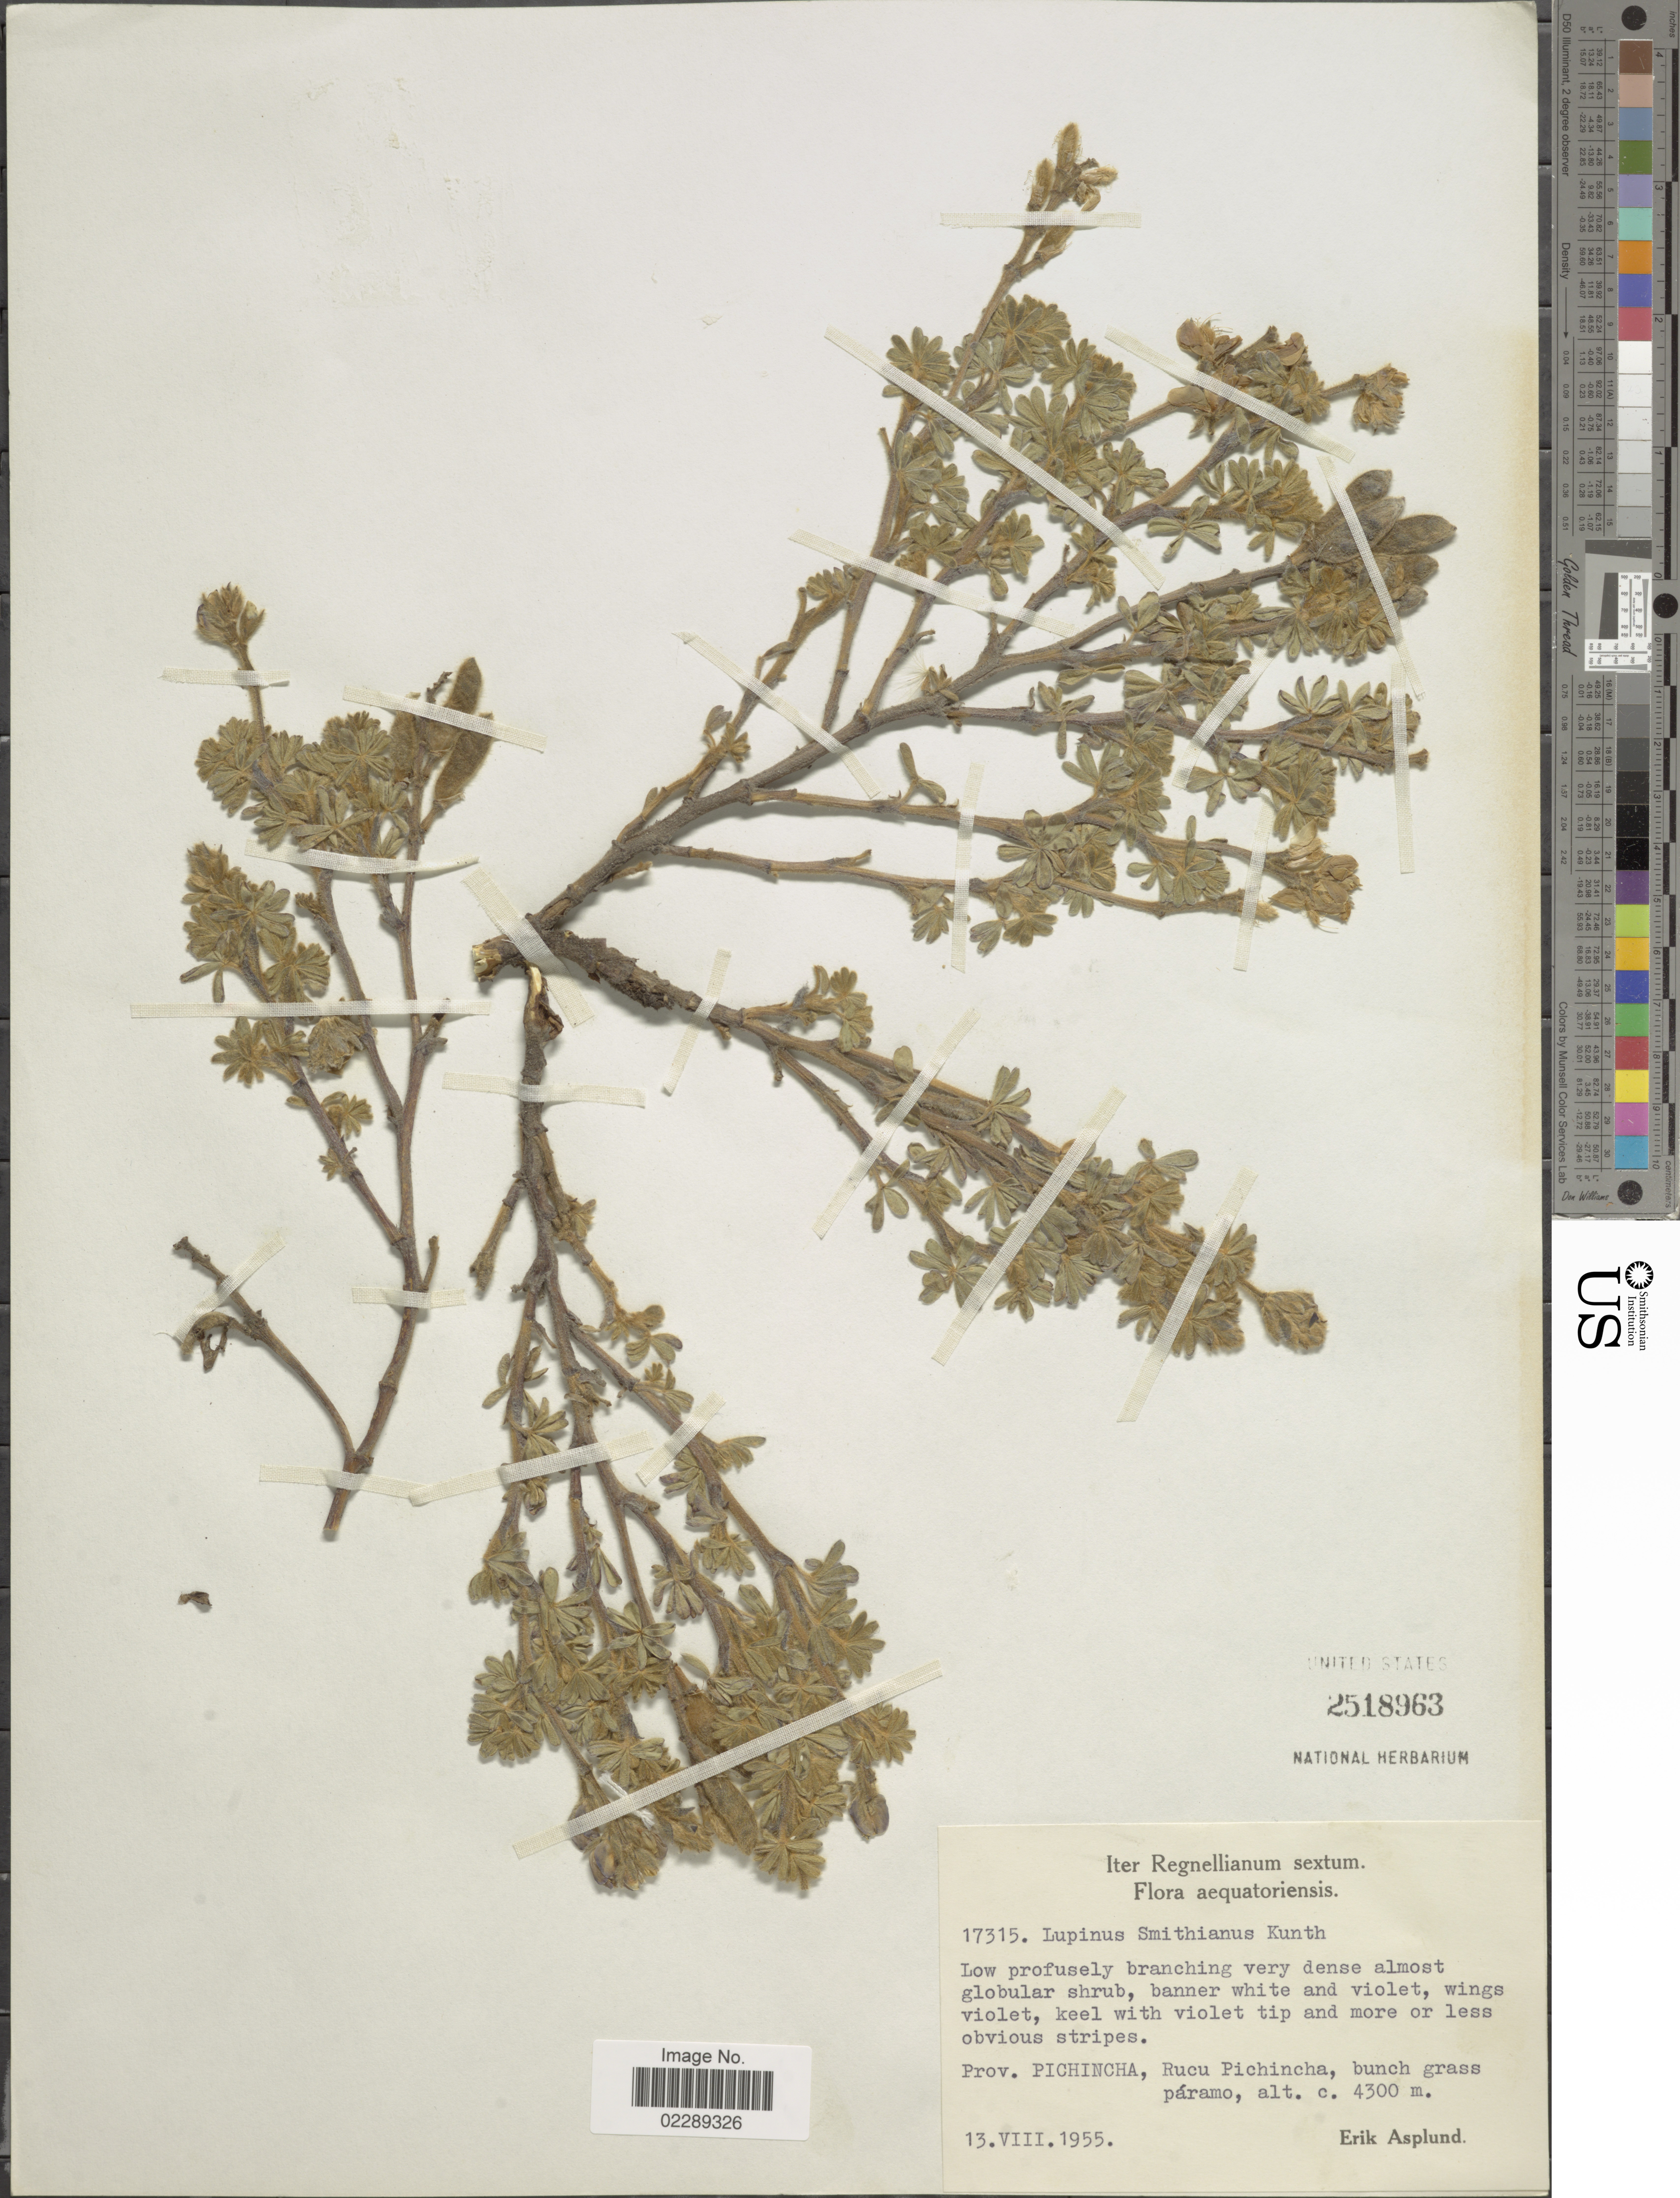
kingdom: Plantae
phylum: Tracheophyta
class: Magnoliopsida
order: Fabales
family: Fabaceae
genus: Lupinus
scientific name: Lupinus smithianus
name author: Kunth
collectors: E. Asplund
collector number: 17315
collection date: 1955-08-13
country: Ecuador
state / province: Pichincha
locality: Prov. Pichincha, Rucu Pichincha, bunch grass páramo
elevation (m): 4300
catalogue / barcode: US 2518963